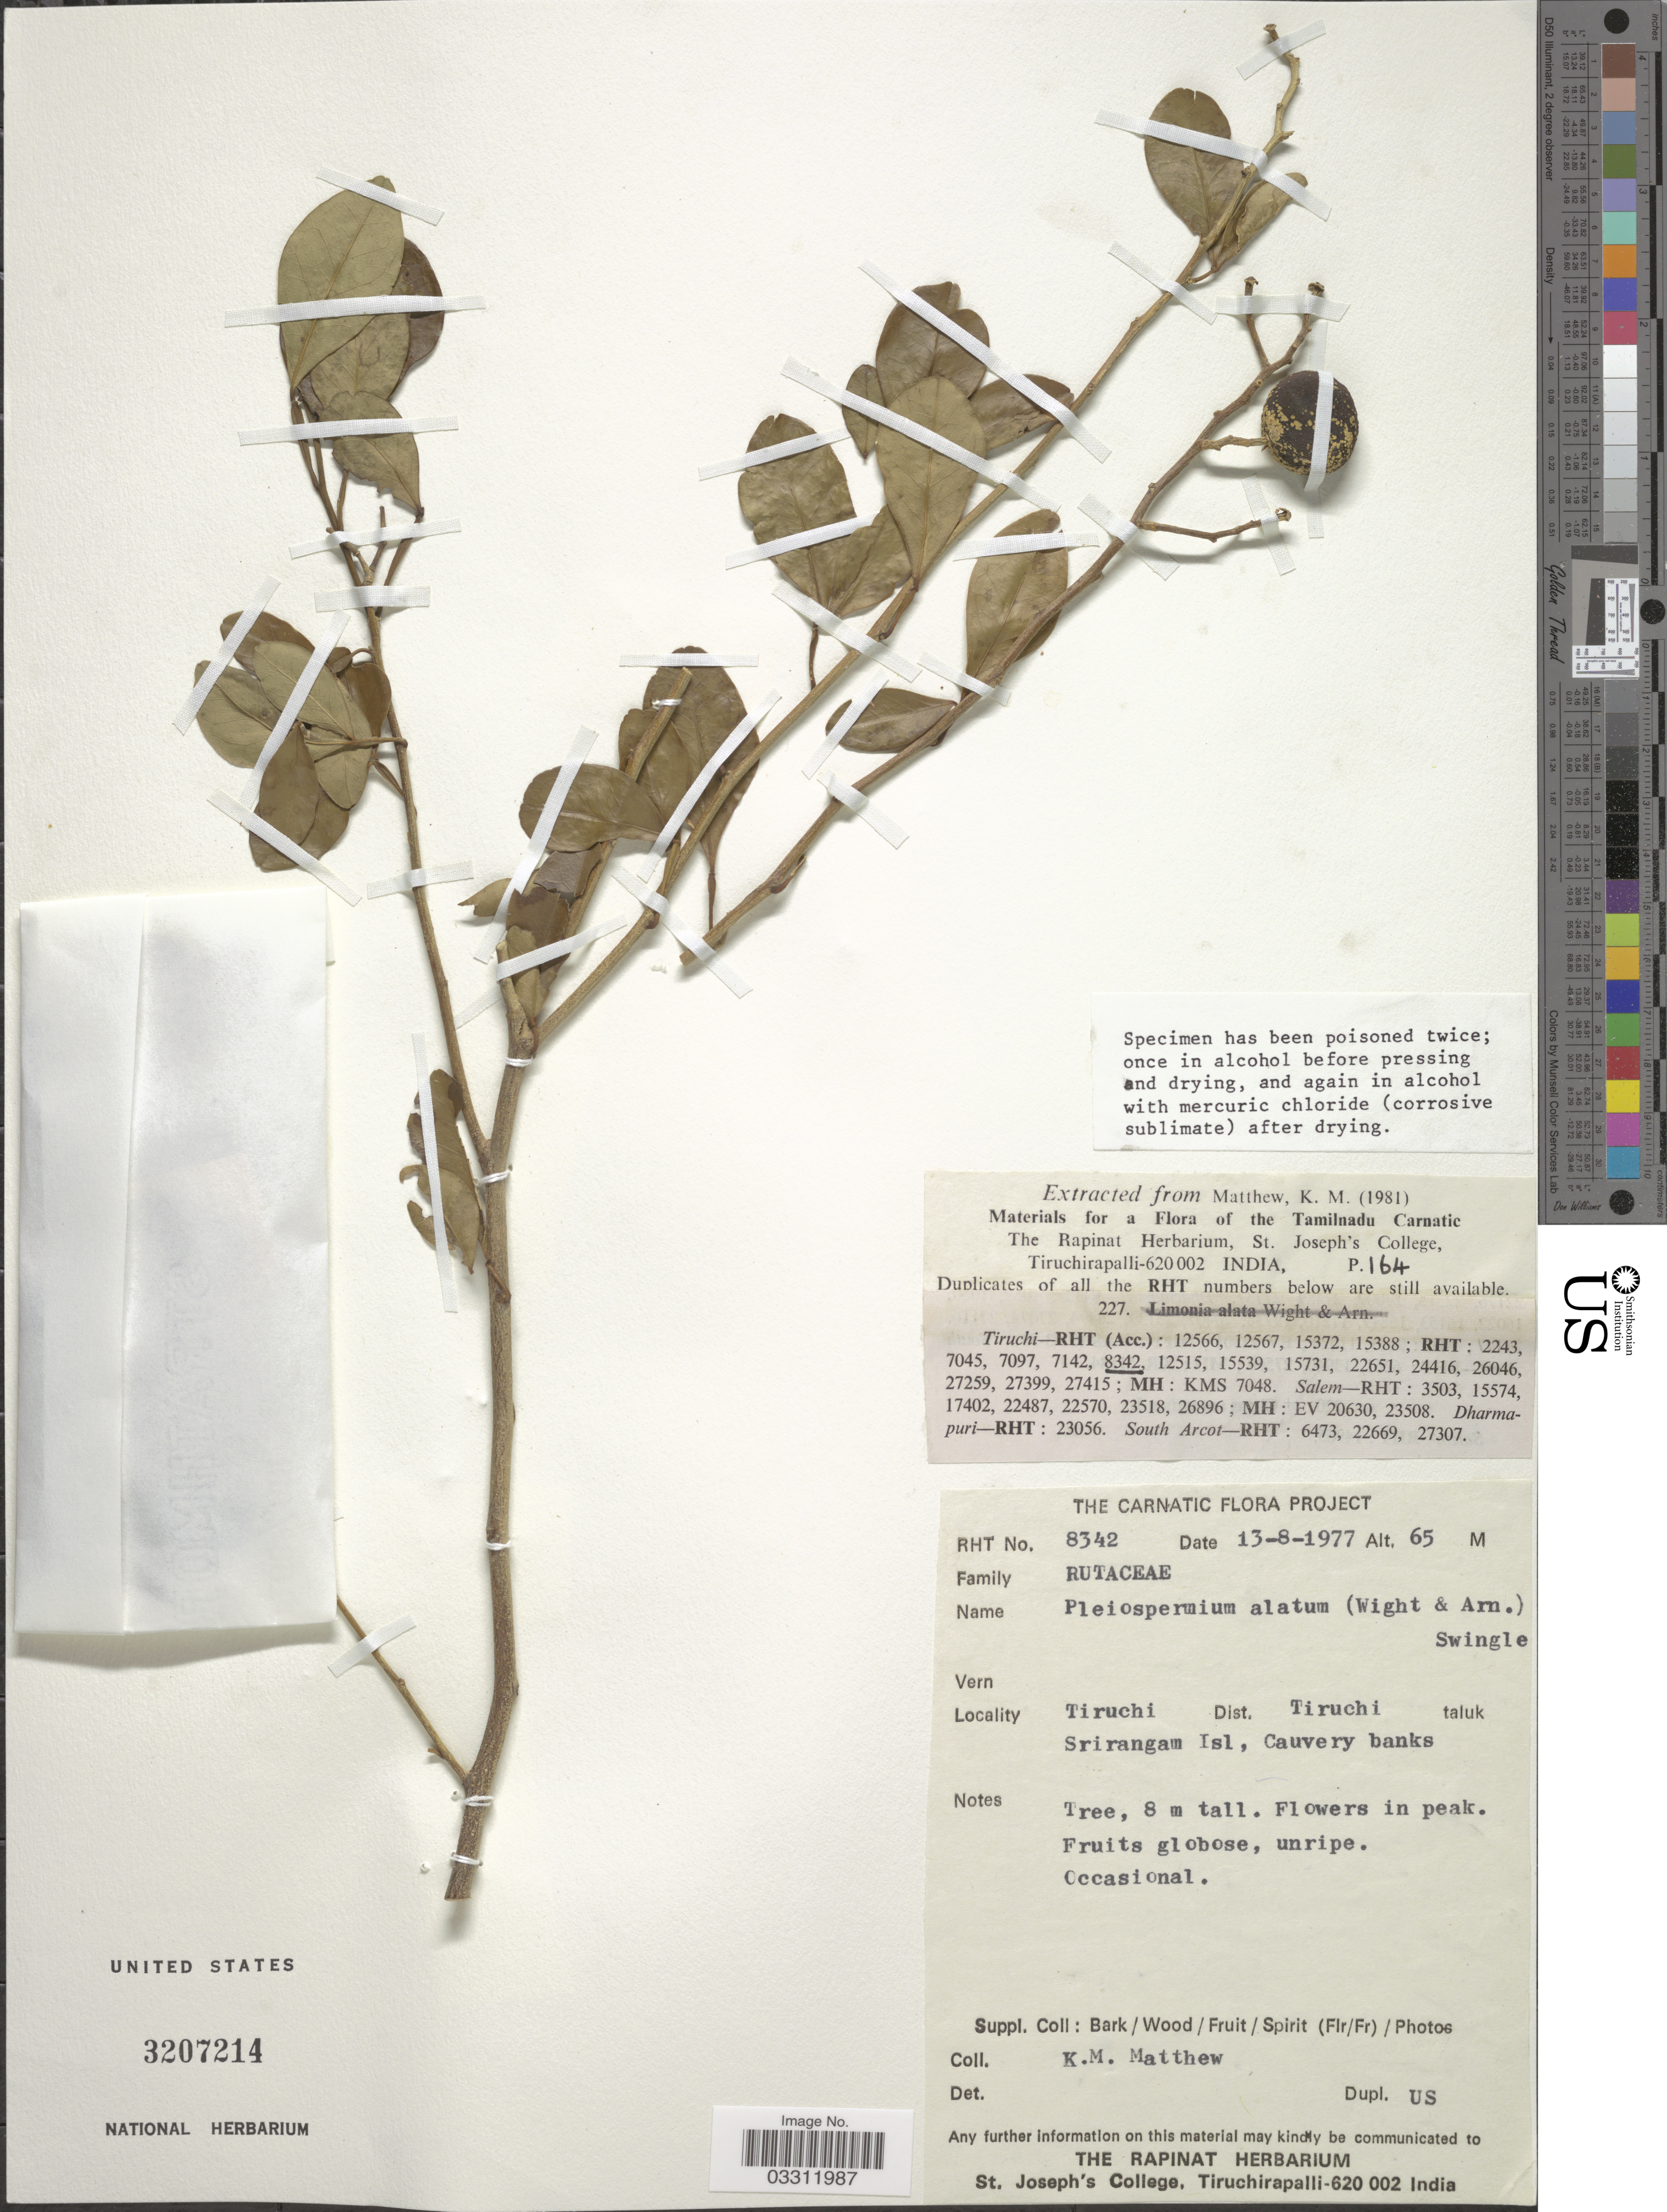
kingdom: Plantae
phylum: Tracheophyta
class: Magnoliopsida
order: Sapindales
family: Rutaceae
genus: Pleiospermium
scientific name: Pleiospermium alatum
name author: (Wight & Arn.) Swingle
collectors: K. M. Matthew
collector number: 8342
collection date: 1977-08-13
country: India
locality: Tiruchi Dist. Tiruchi taluk, Srirangam Isl., Cauvery banks.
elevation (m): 65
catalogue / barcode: US 3207214